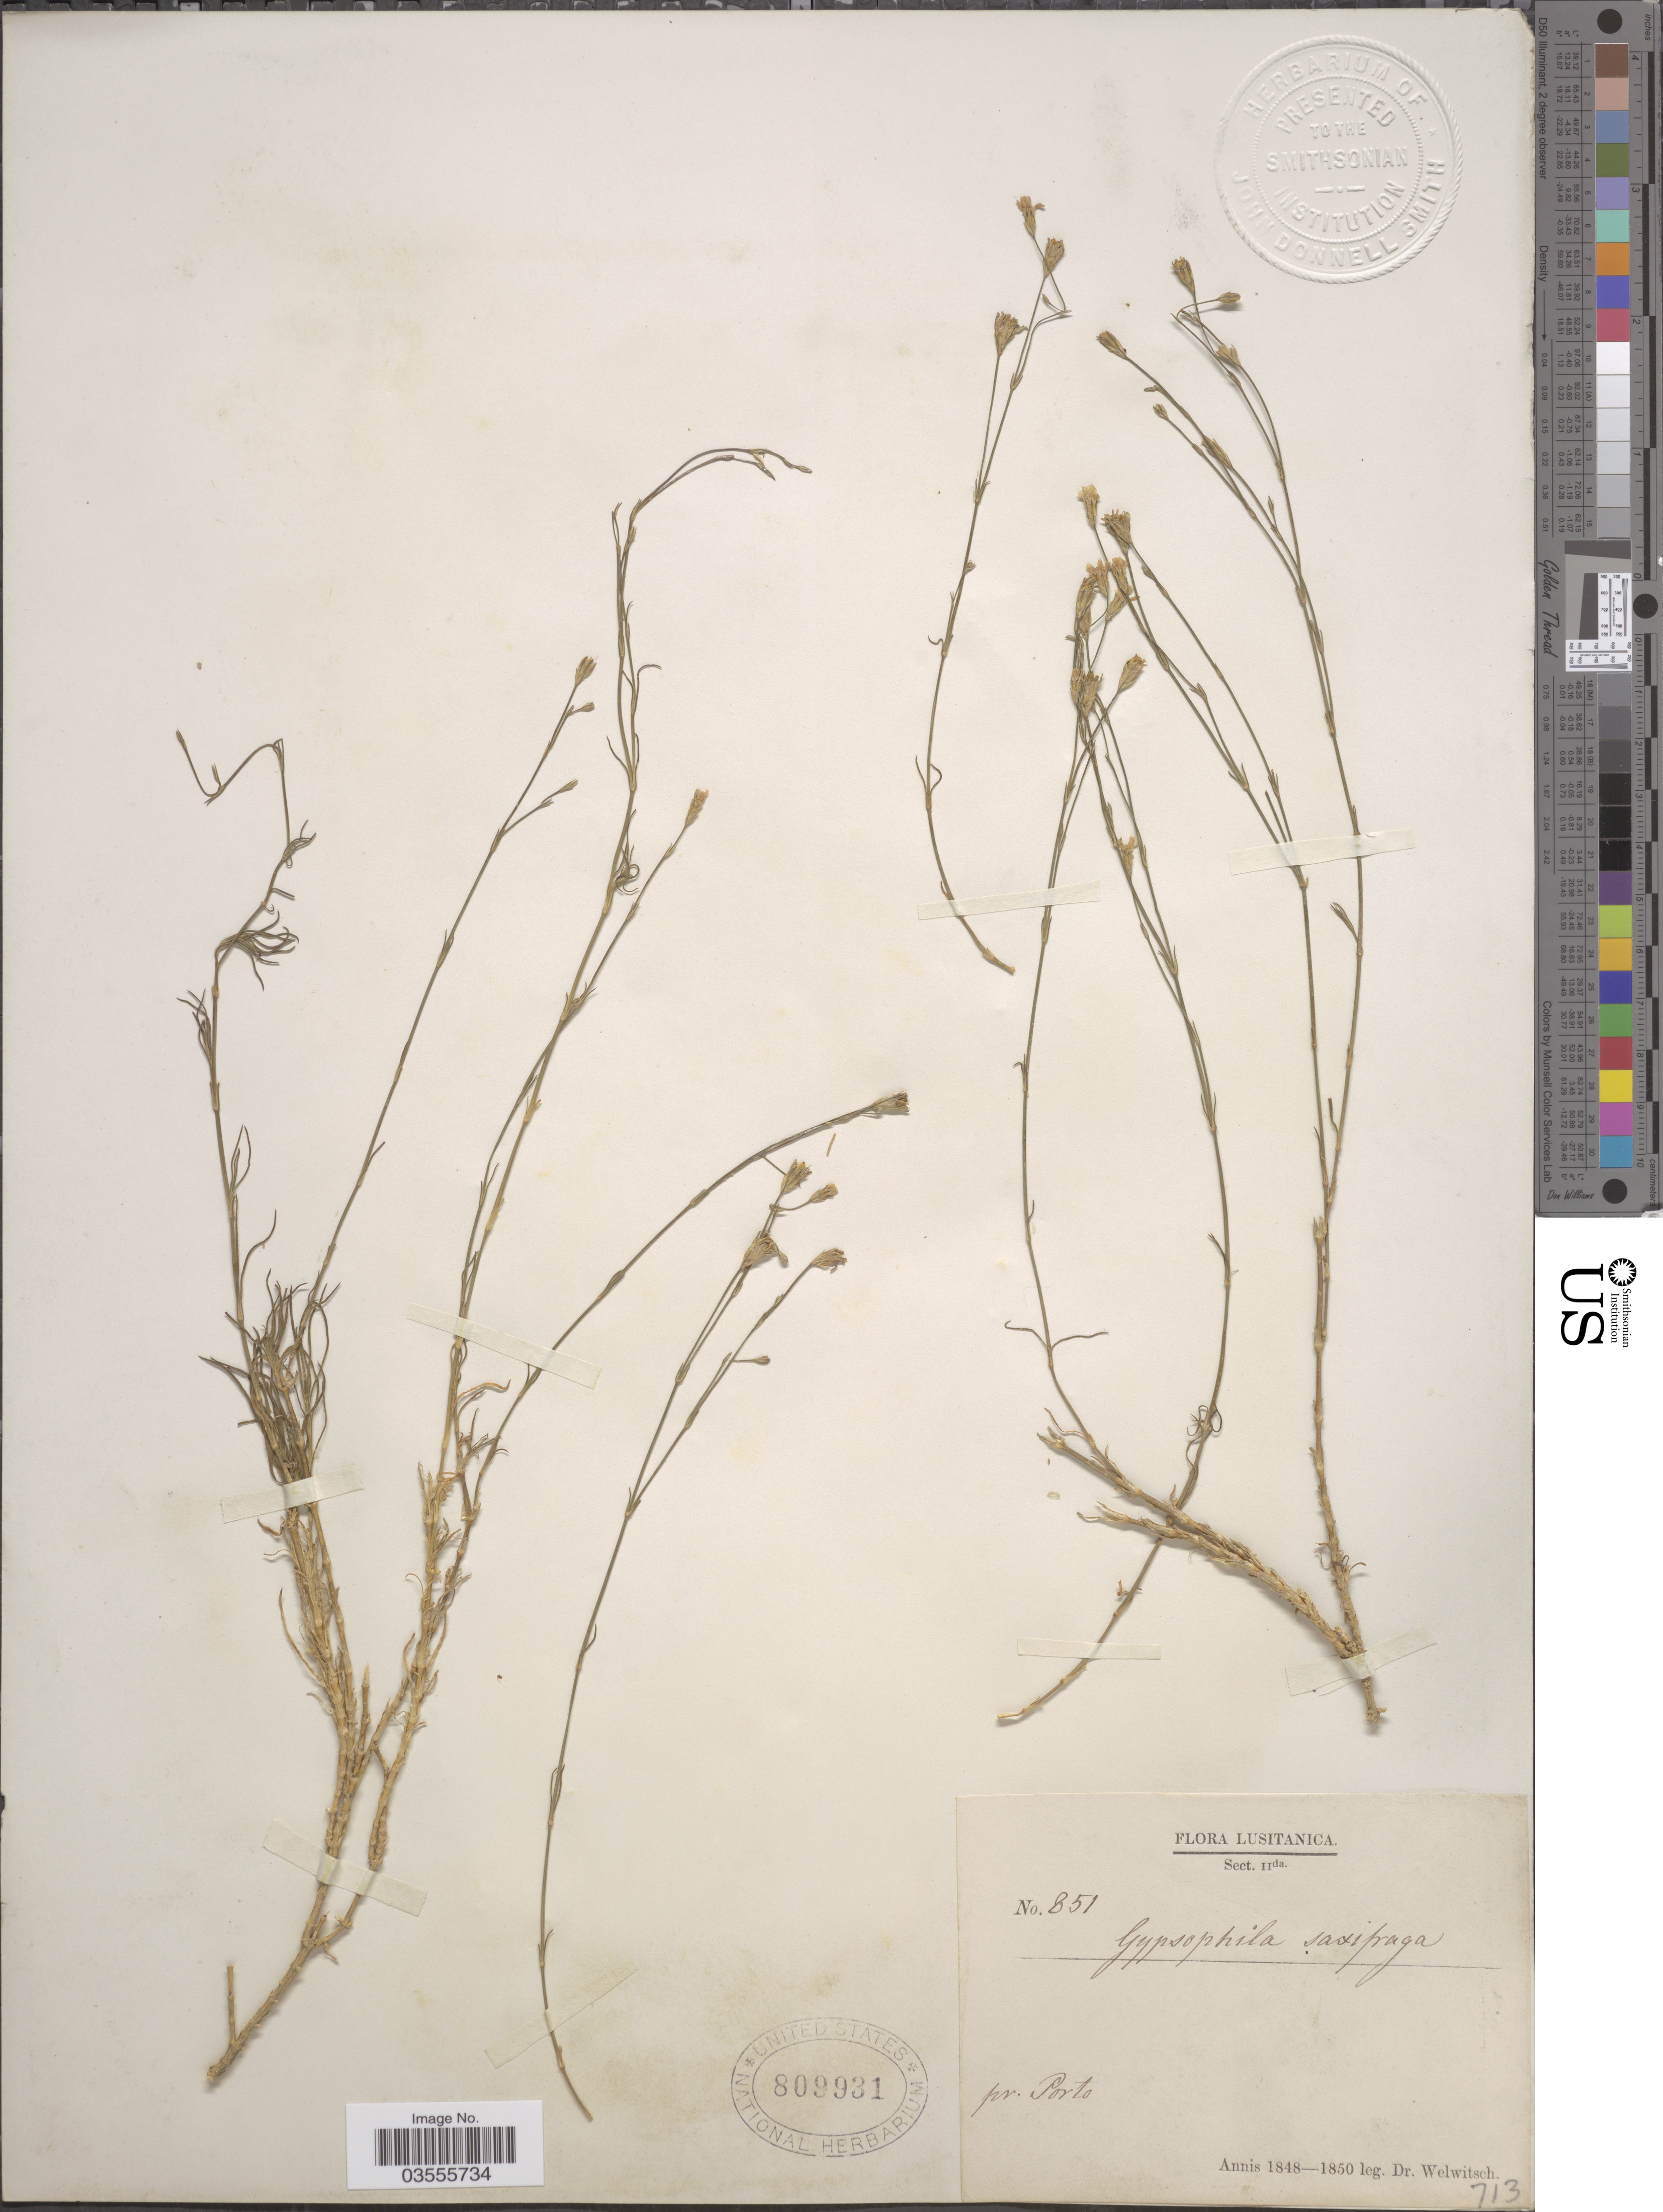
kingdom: Plantae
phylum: Tracheophyta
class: Magnoliopsida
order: Caryophyllales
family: Caryophyllaceae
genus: Petrorhagia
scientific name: Petrorhagia saxifraga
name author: (L.) Link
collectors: -. Welwitsch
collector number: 851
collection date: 1848/1850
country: Portugal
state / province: Porto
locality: Lusitanica. Pr. Porto.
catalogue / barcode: US 809931